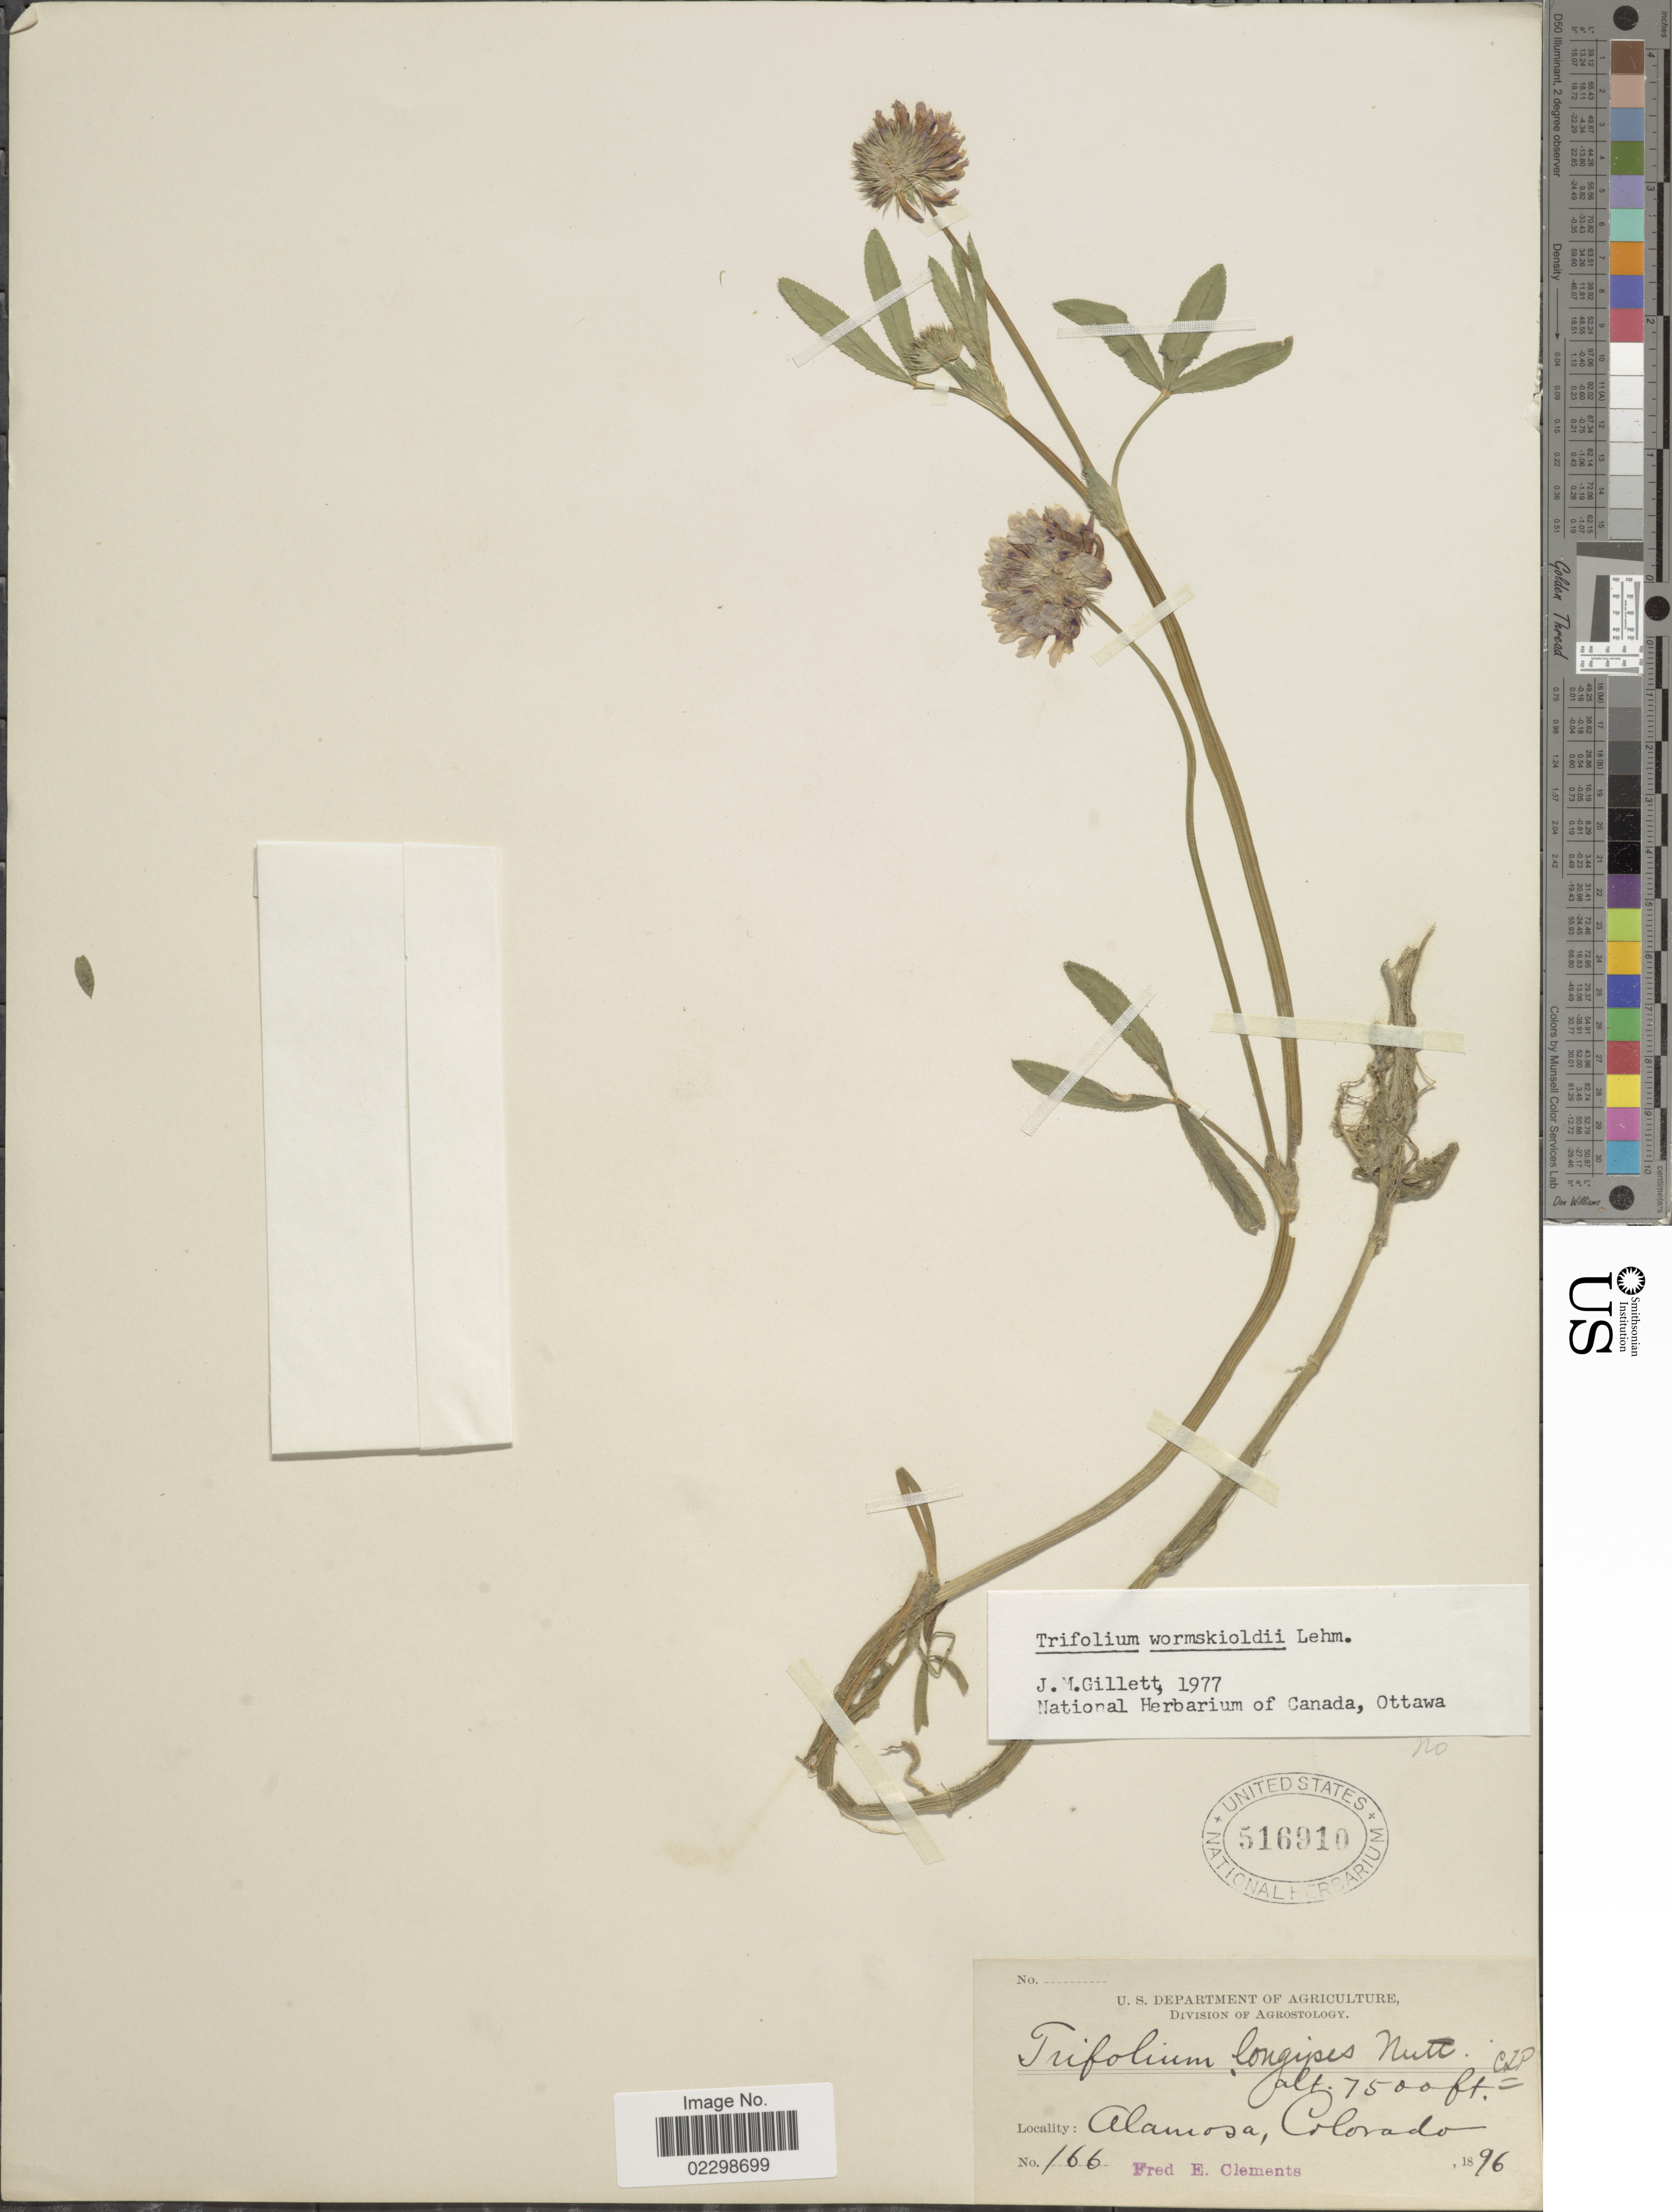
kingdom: Plantae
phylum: Tracheophyta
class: Magnoliopsida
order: Fabales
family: Fabaceae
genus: Trifolium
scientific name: Trifolium wormskioldii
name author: Lehm.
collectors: F. E. Clements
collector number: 166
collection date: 1896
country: United States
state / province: Colorado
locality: Alamosa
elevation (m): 2286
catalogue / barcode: US 516910